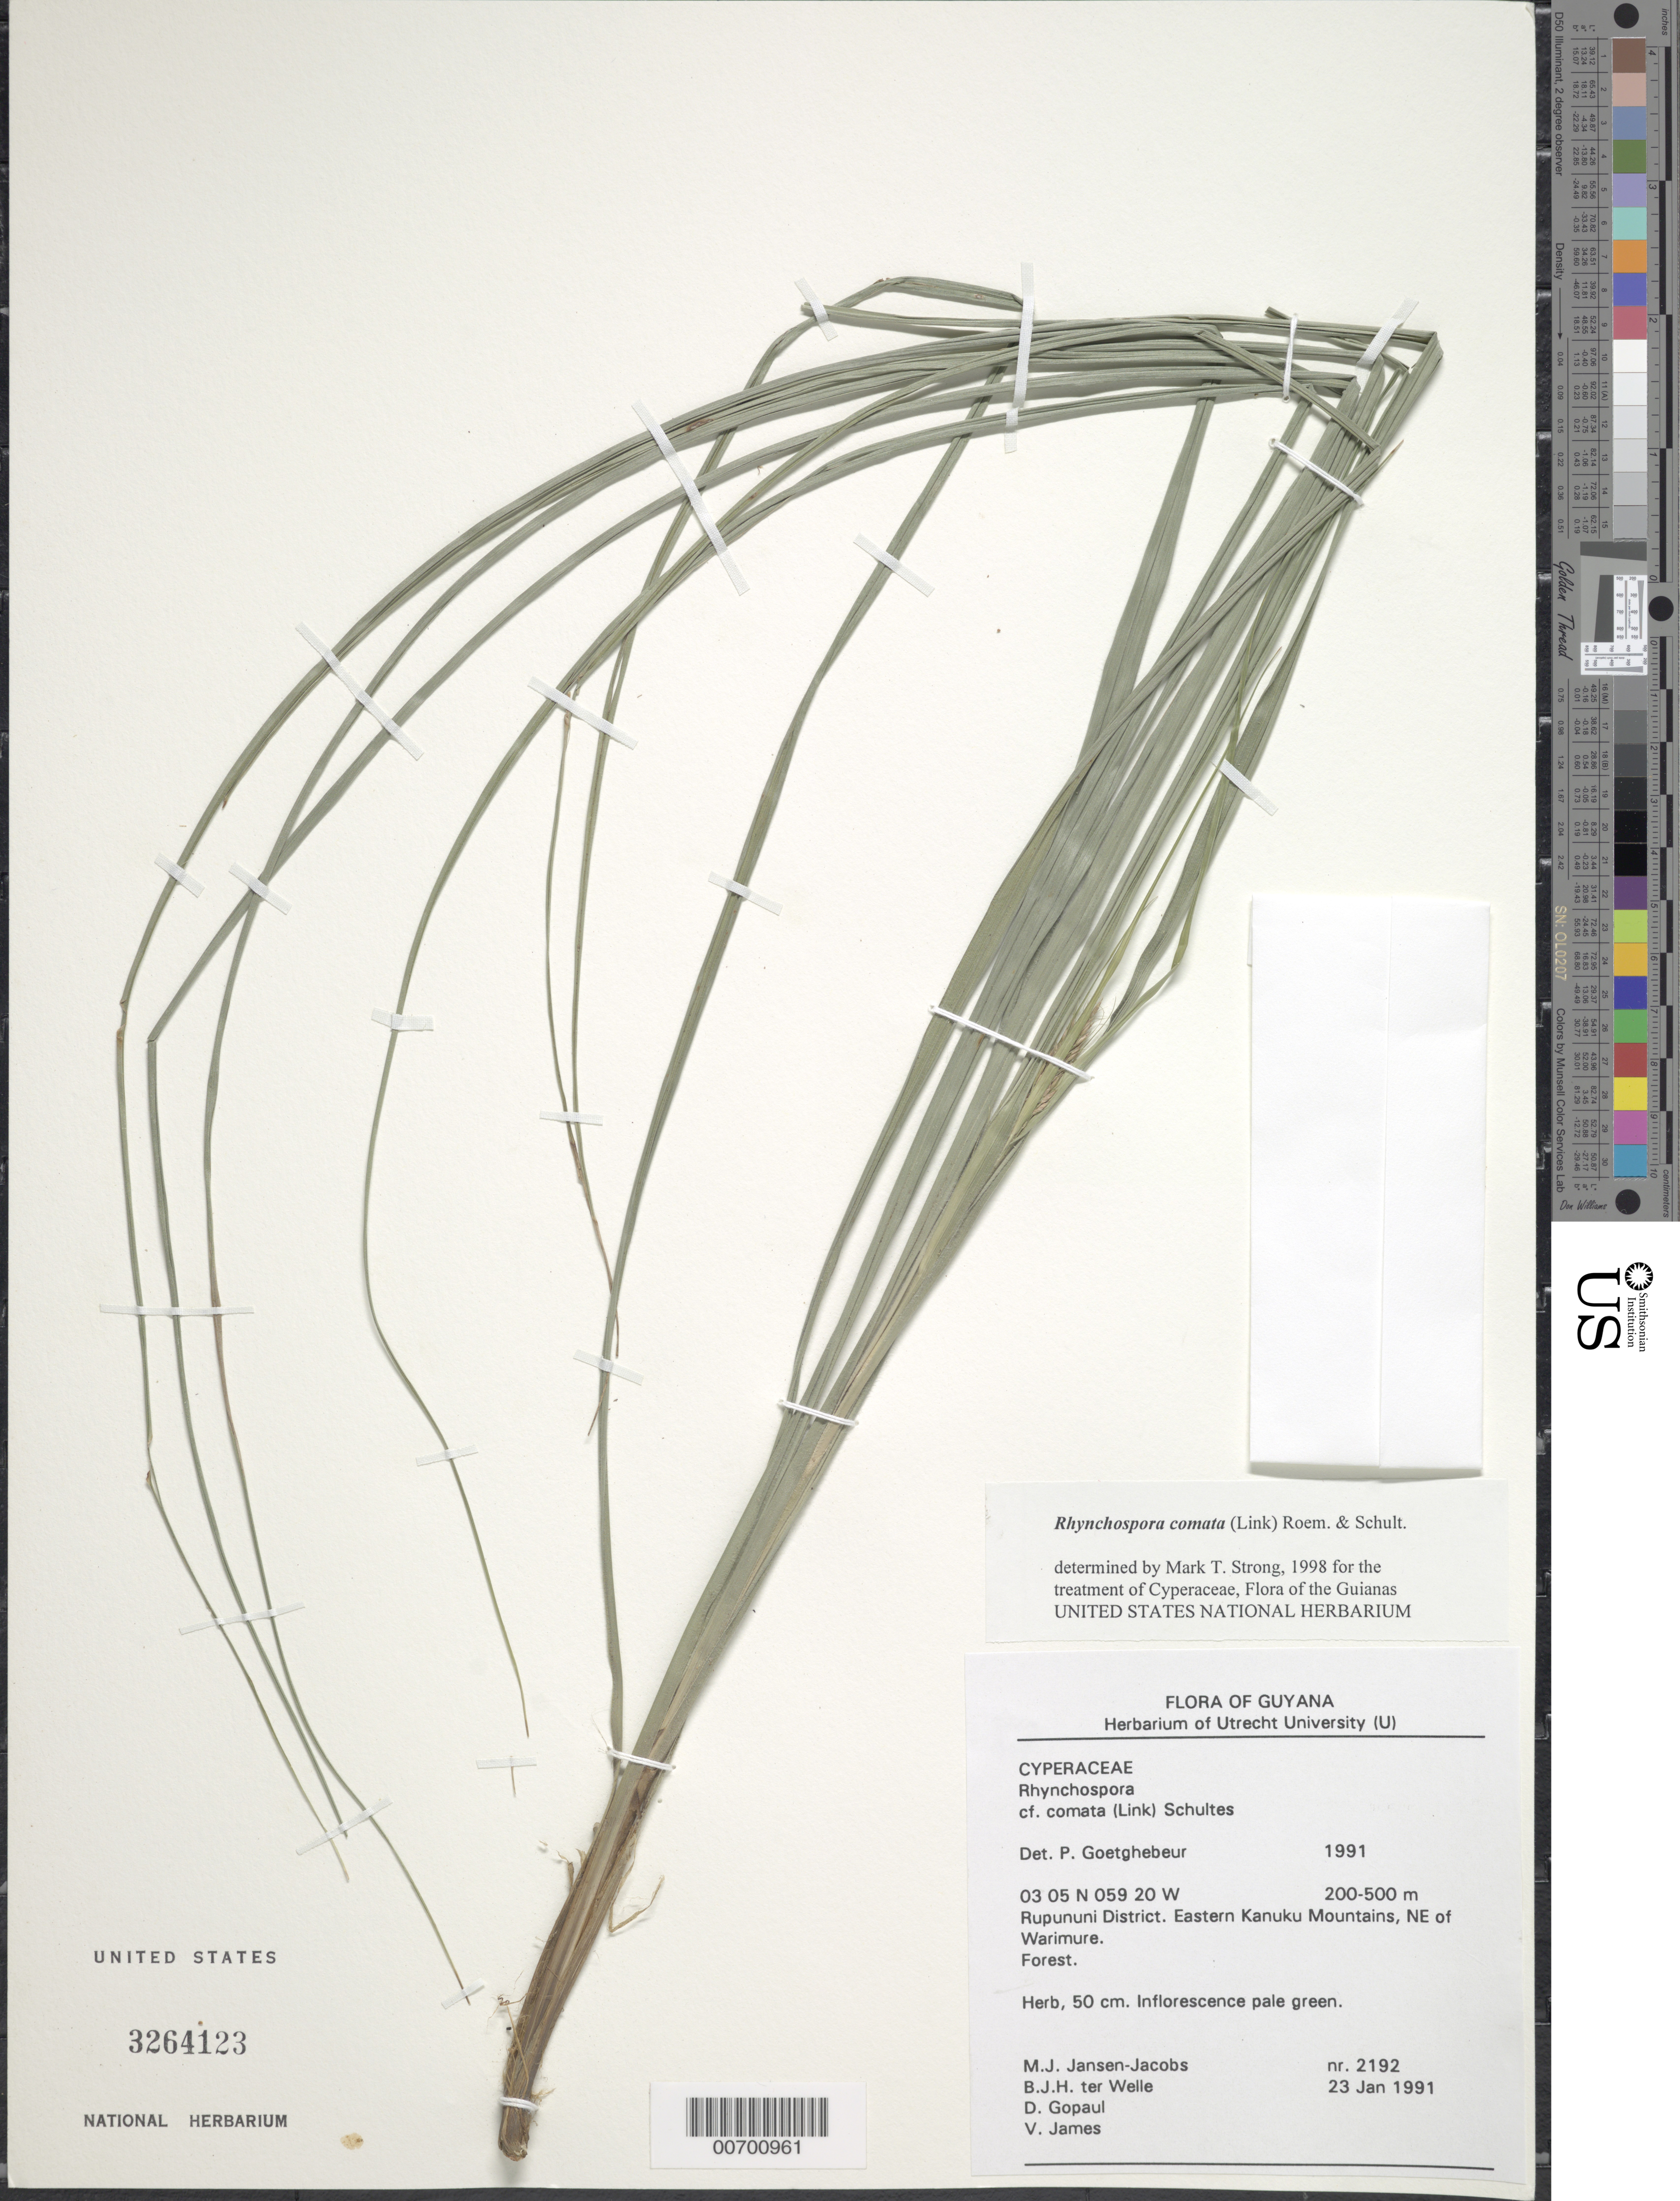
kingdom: Plantae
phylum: Tracheophyta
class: Liliopsida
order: Poales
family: Cyperaceae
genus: Rhynchospora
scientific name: Rhynchospora comata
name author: (Link) Schult.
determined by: Strong, M. T., (US), Smithsonian Institution - National Museum of Natural History (UNITED STATES)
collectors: M. J. Jansen-Jacobs, B. Welle, D. Gopaul & V. James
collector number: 2192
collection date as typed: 23-Jan-91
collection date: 1991-01-23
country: Guyana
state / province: U. Takutu-U. Essequibo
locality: Warimure, NE of, eastern Kanuku Mts., Rupununi District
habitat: Forest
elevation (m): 200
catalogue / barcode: US 3264123